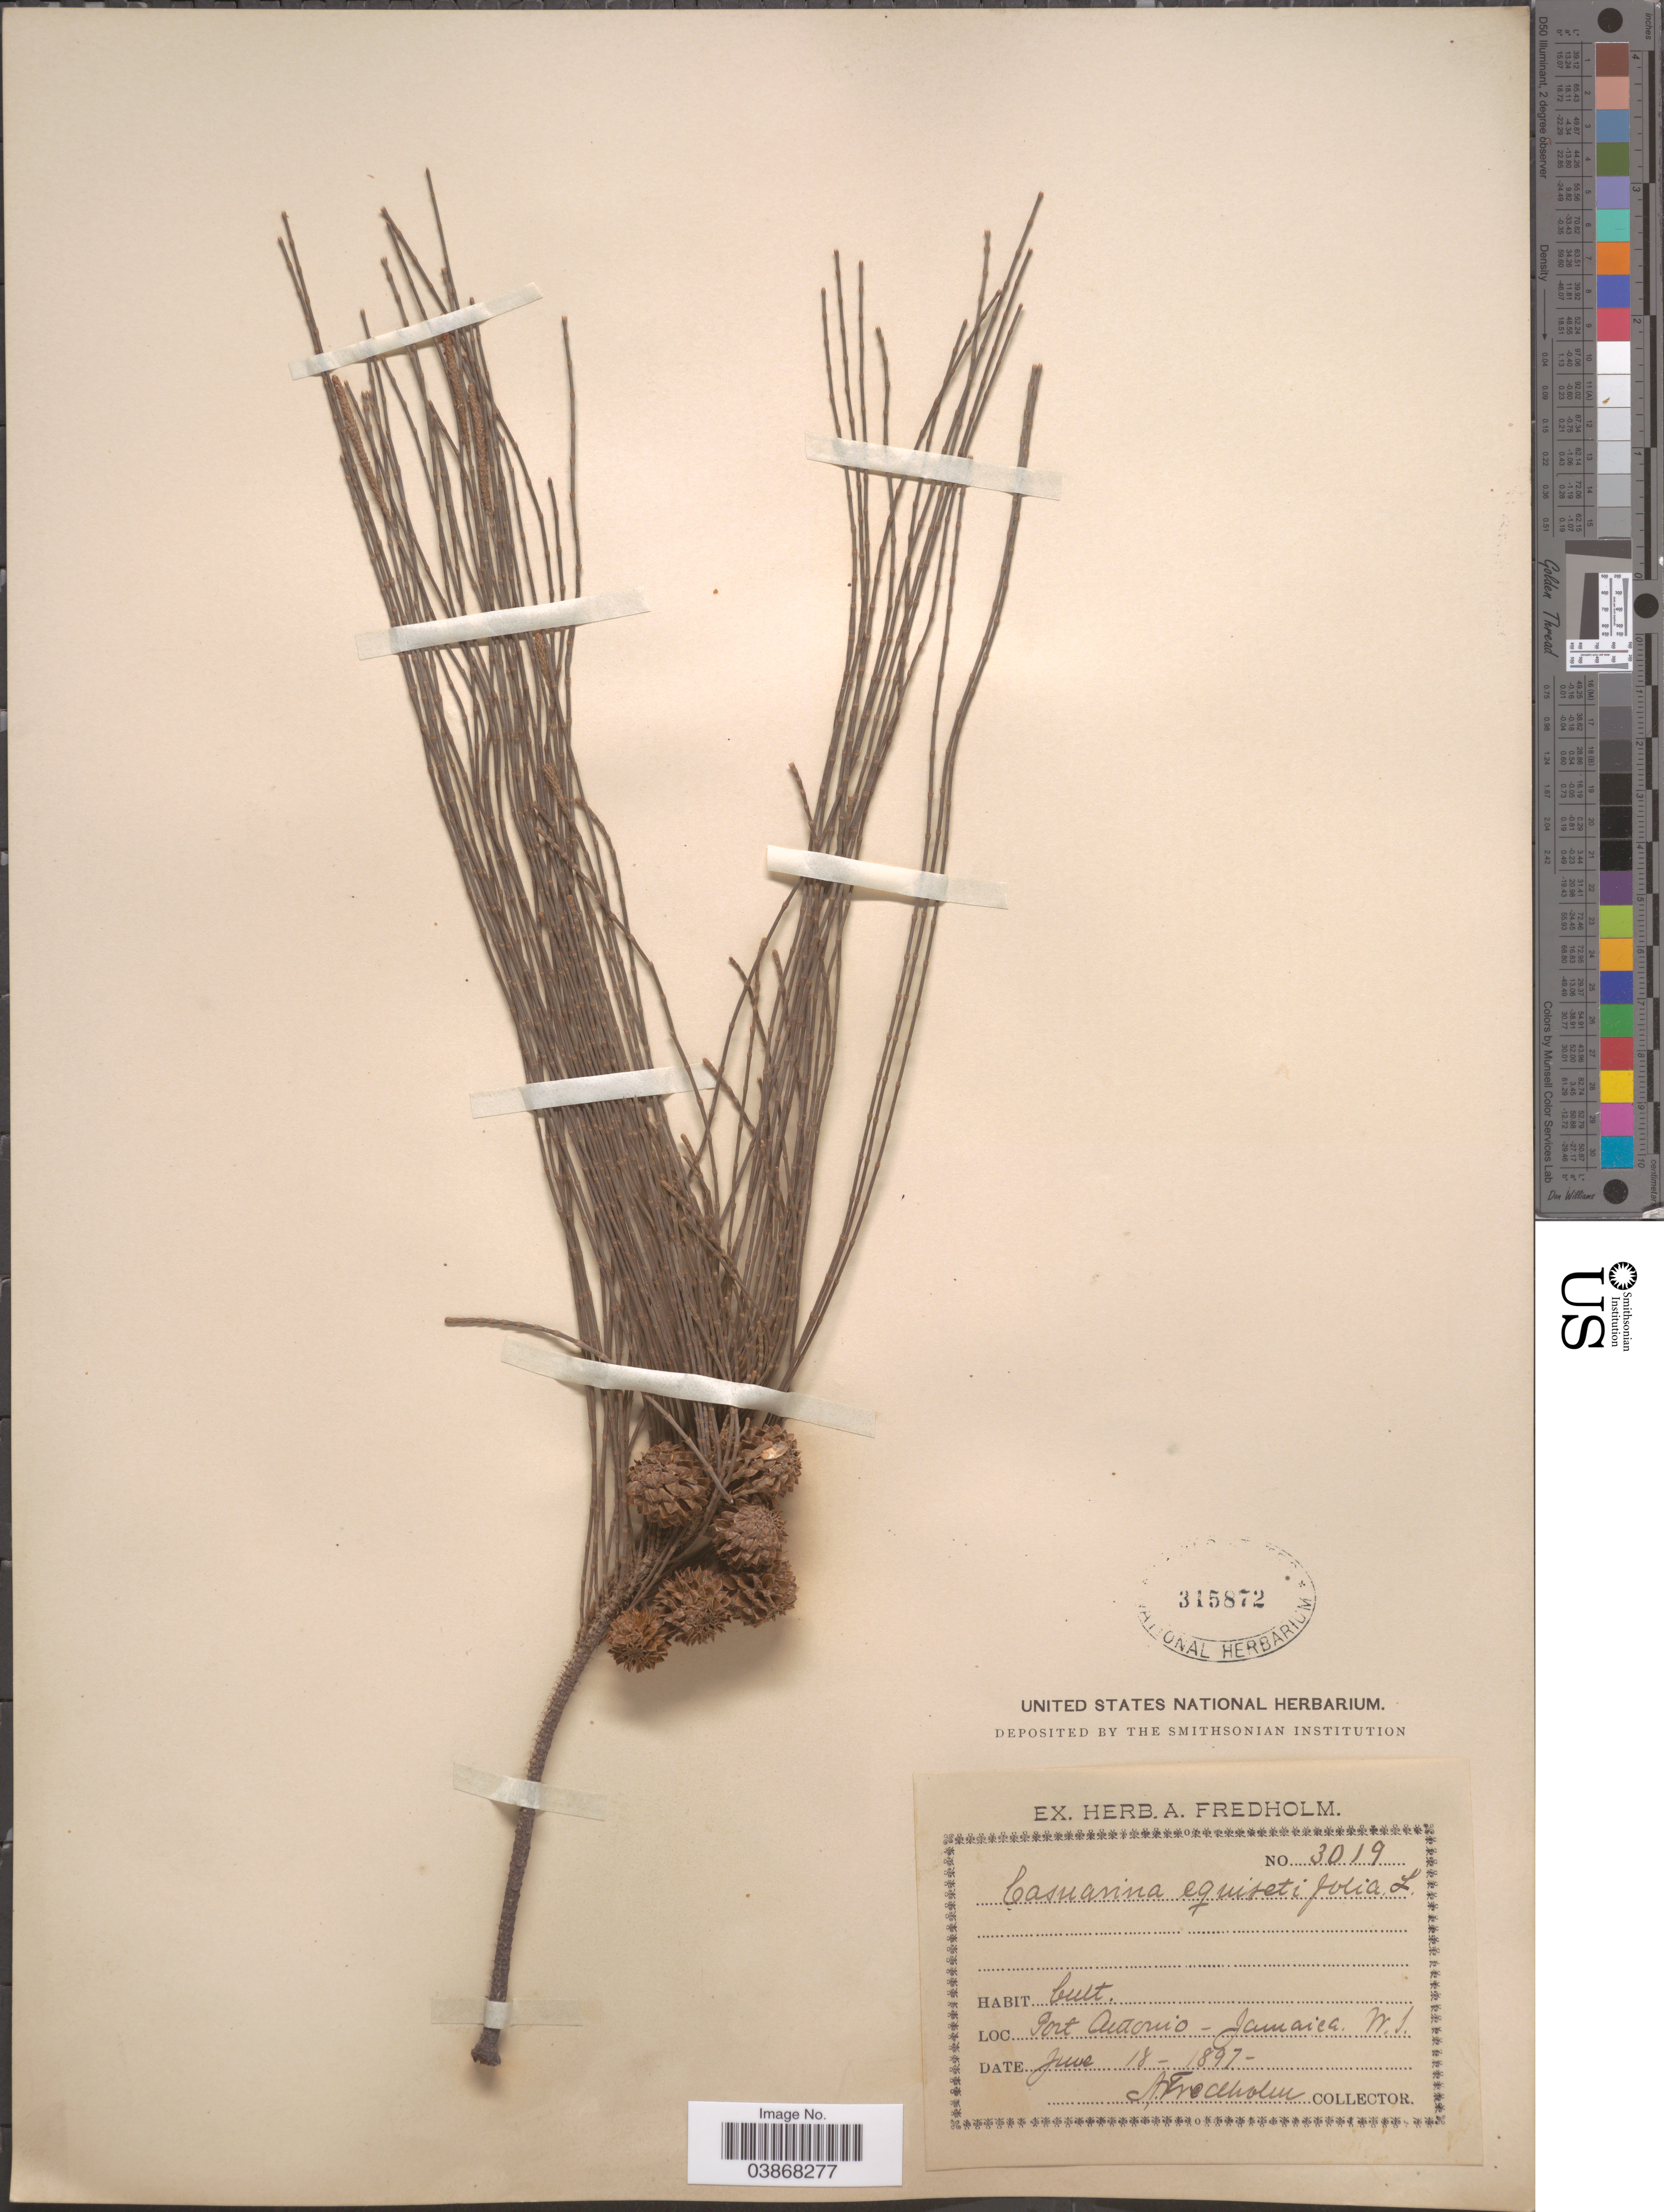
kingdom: Plantae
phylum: Tracheophyta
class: Magnoliopsida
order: Fagales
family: Casuarinaceae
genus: Casuarina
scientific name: Casuarina equisetifolia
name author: L.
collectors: A. Fredholm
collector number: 3019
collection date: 1897-06-18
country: Jamaica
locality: Port Antonio.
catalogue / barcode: US 315872